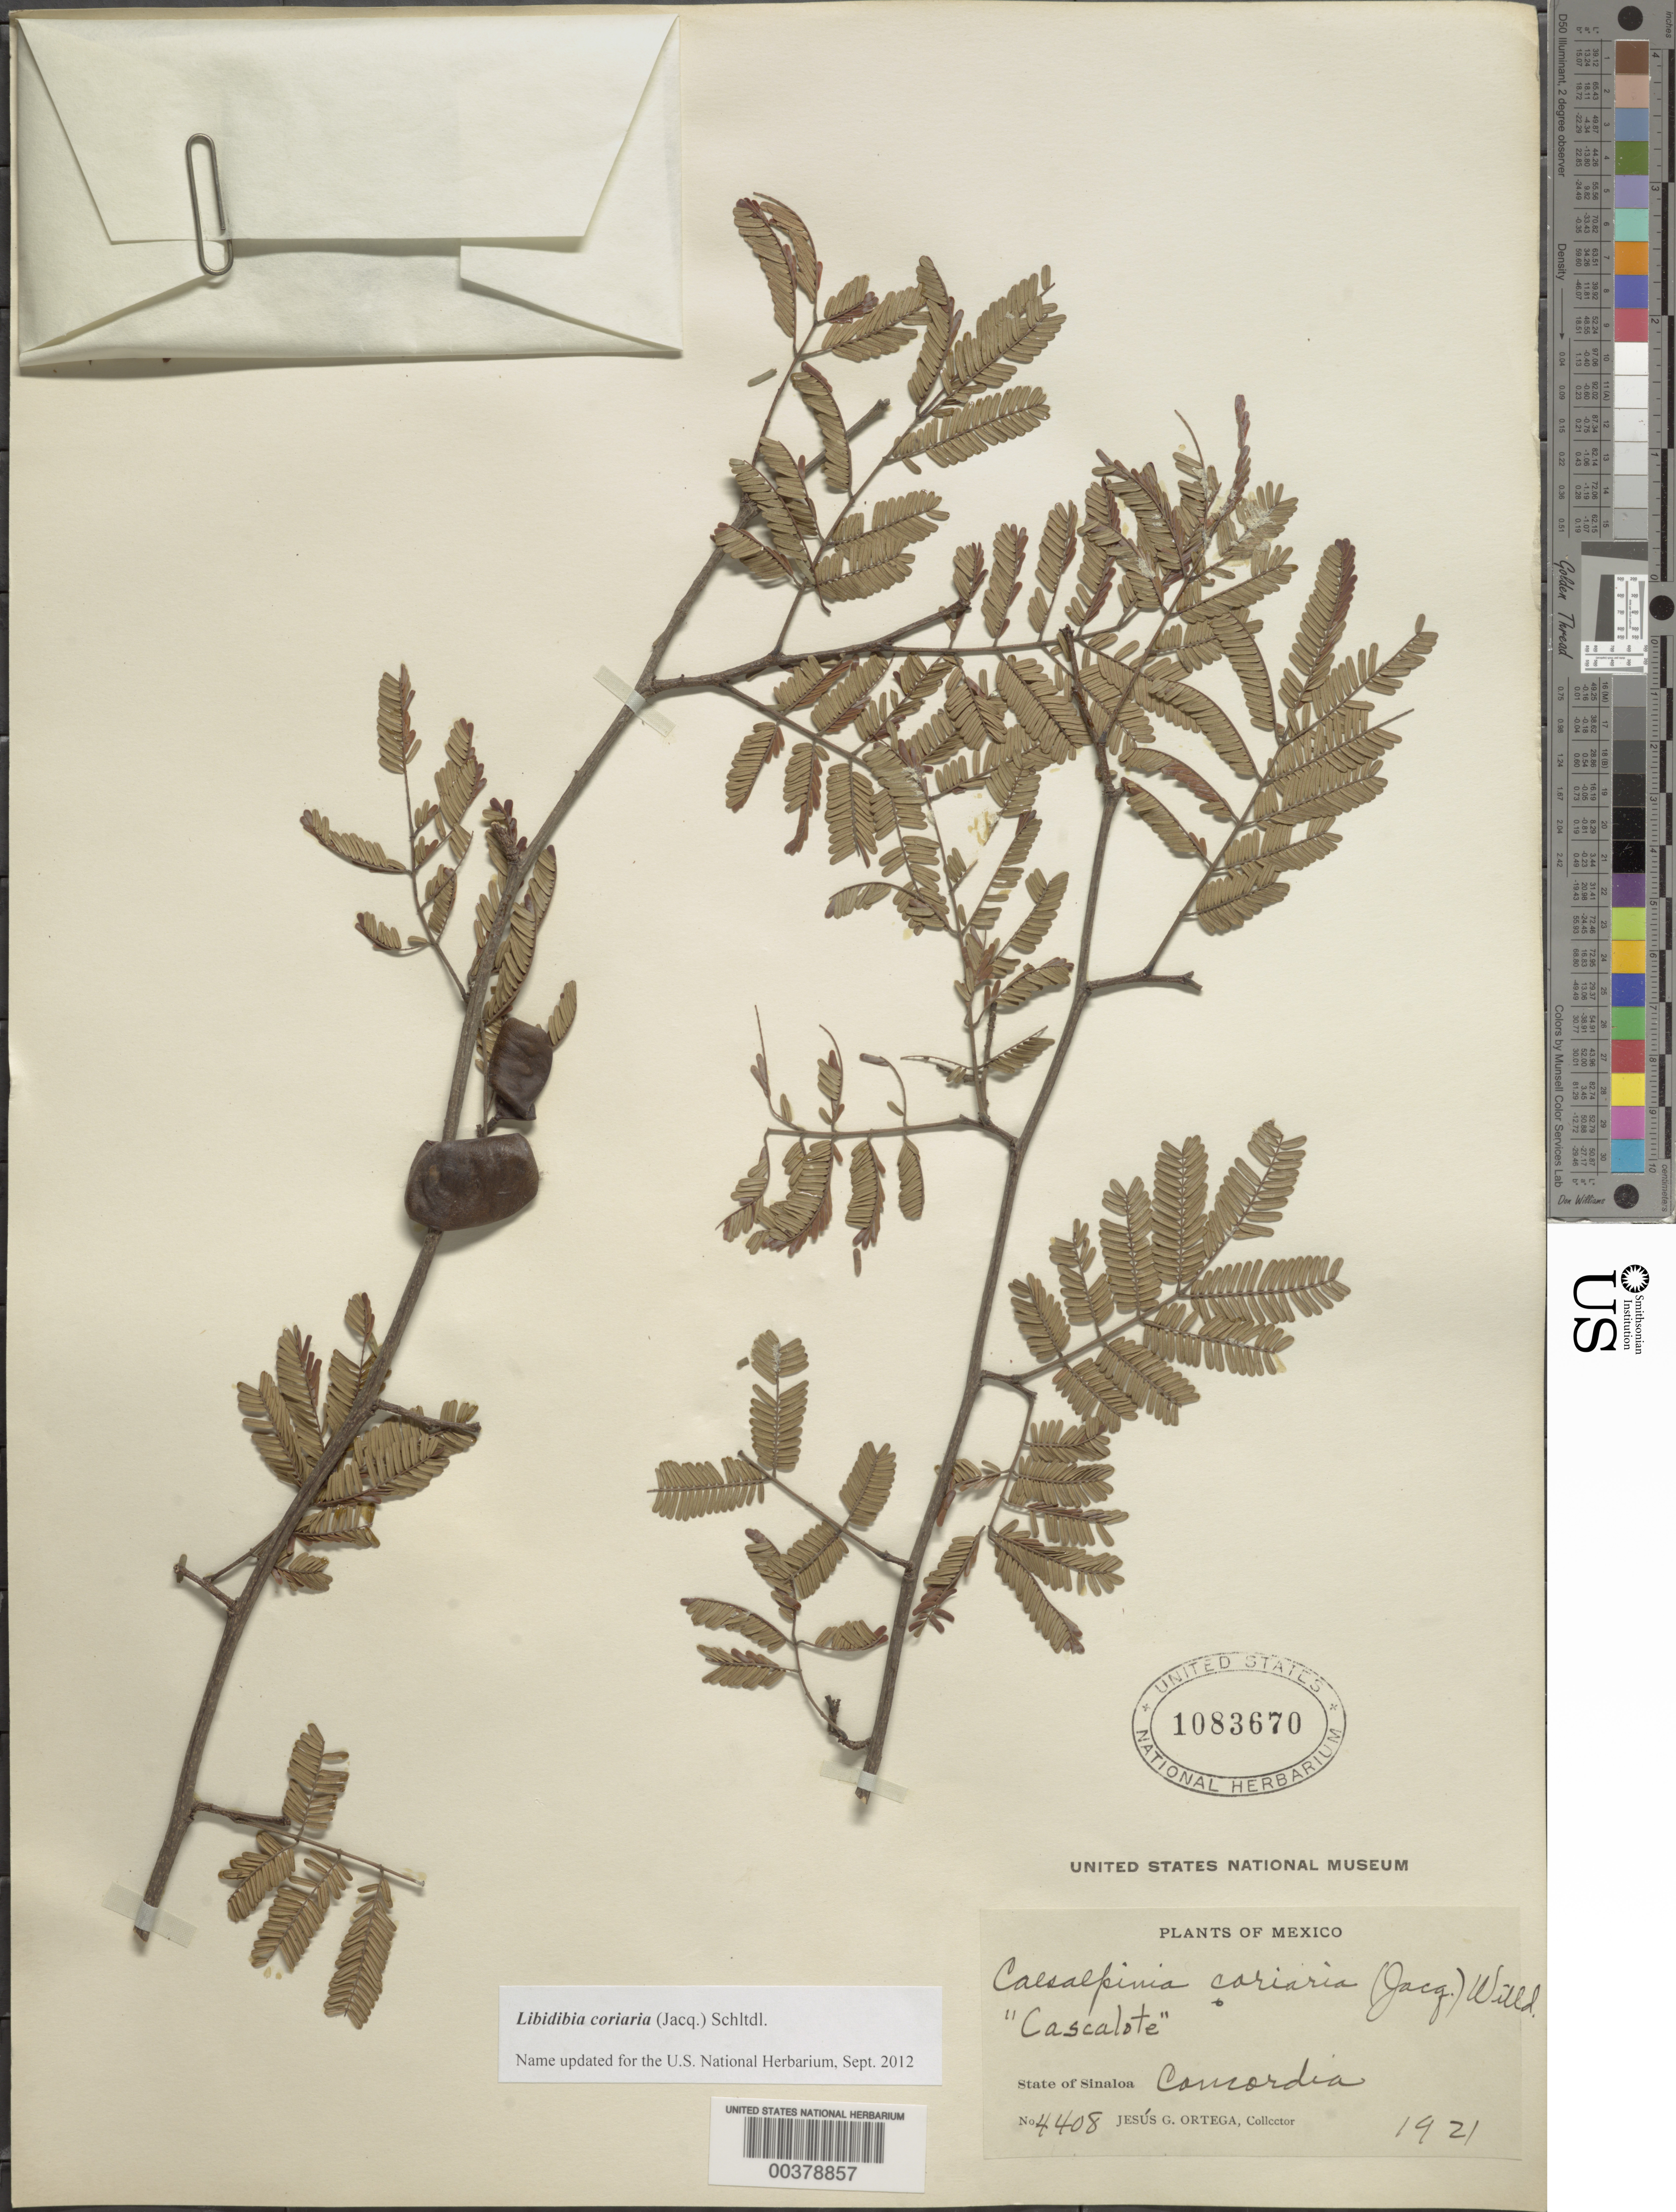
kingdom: Plantae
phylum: Tracheophyta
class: Magnoliopsida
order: Fabales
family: Fabaceae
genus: Libidibia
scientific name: Libidibia coriaria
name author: (Jacq.) Schltdl.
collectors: J. Ortega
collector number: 4408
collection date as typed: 1921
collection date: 1921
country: Mexico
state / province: Sinaloa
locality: Concordia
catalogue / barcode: US 1083670